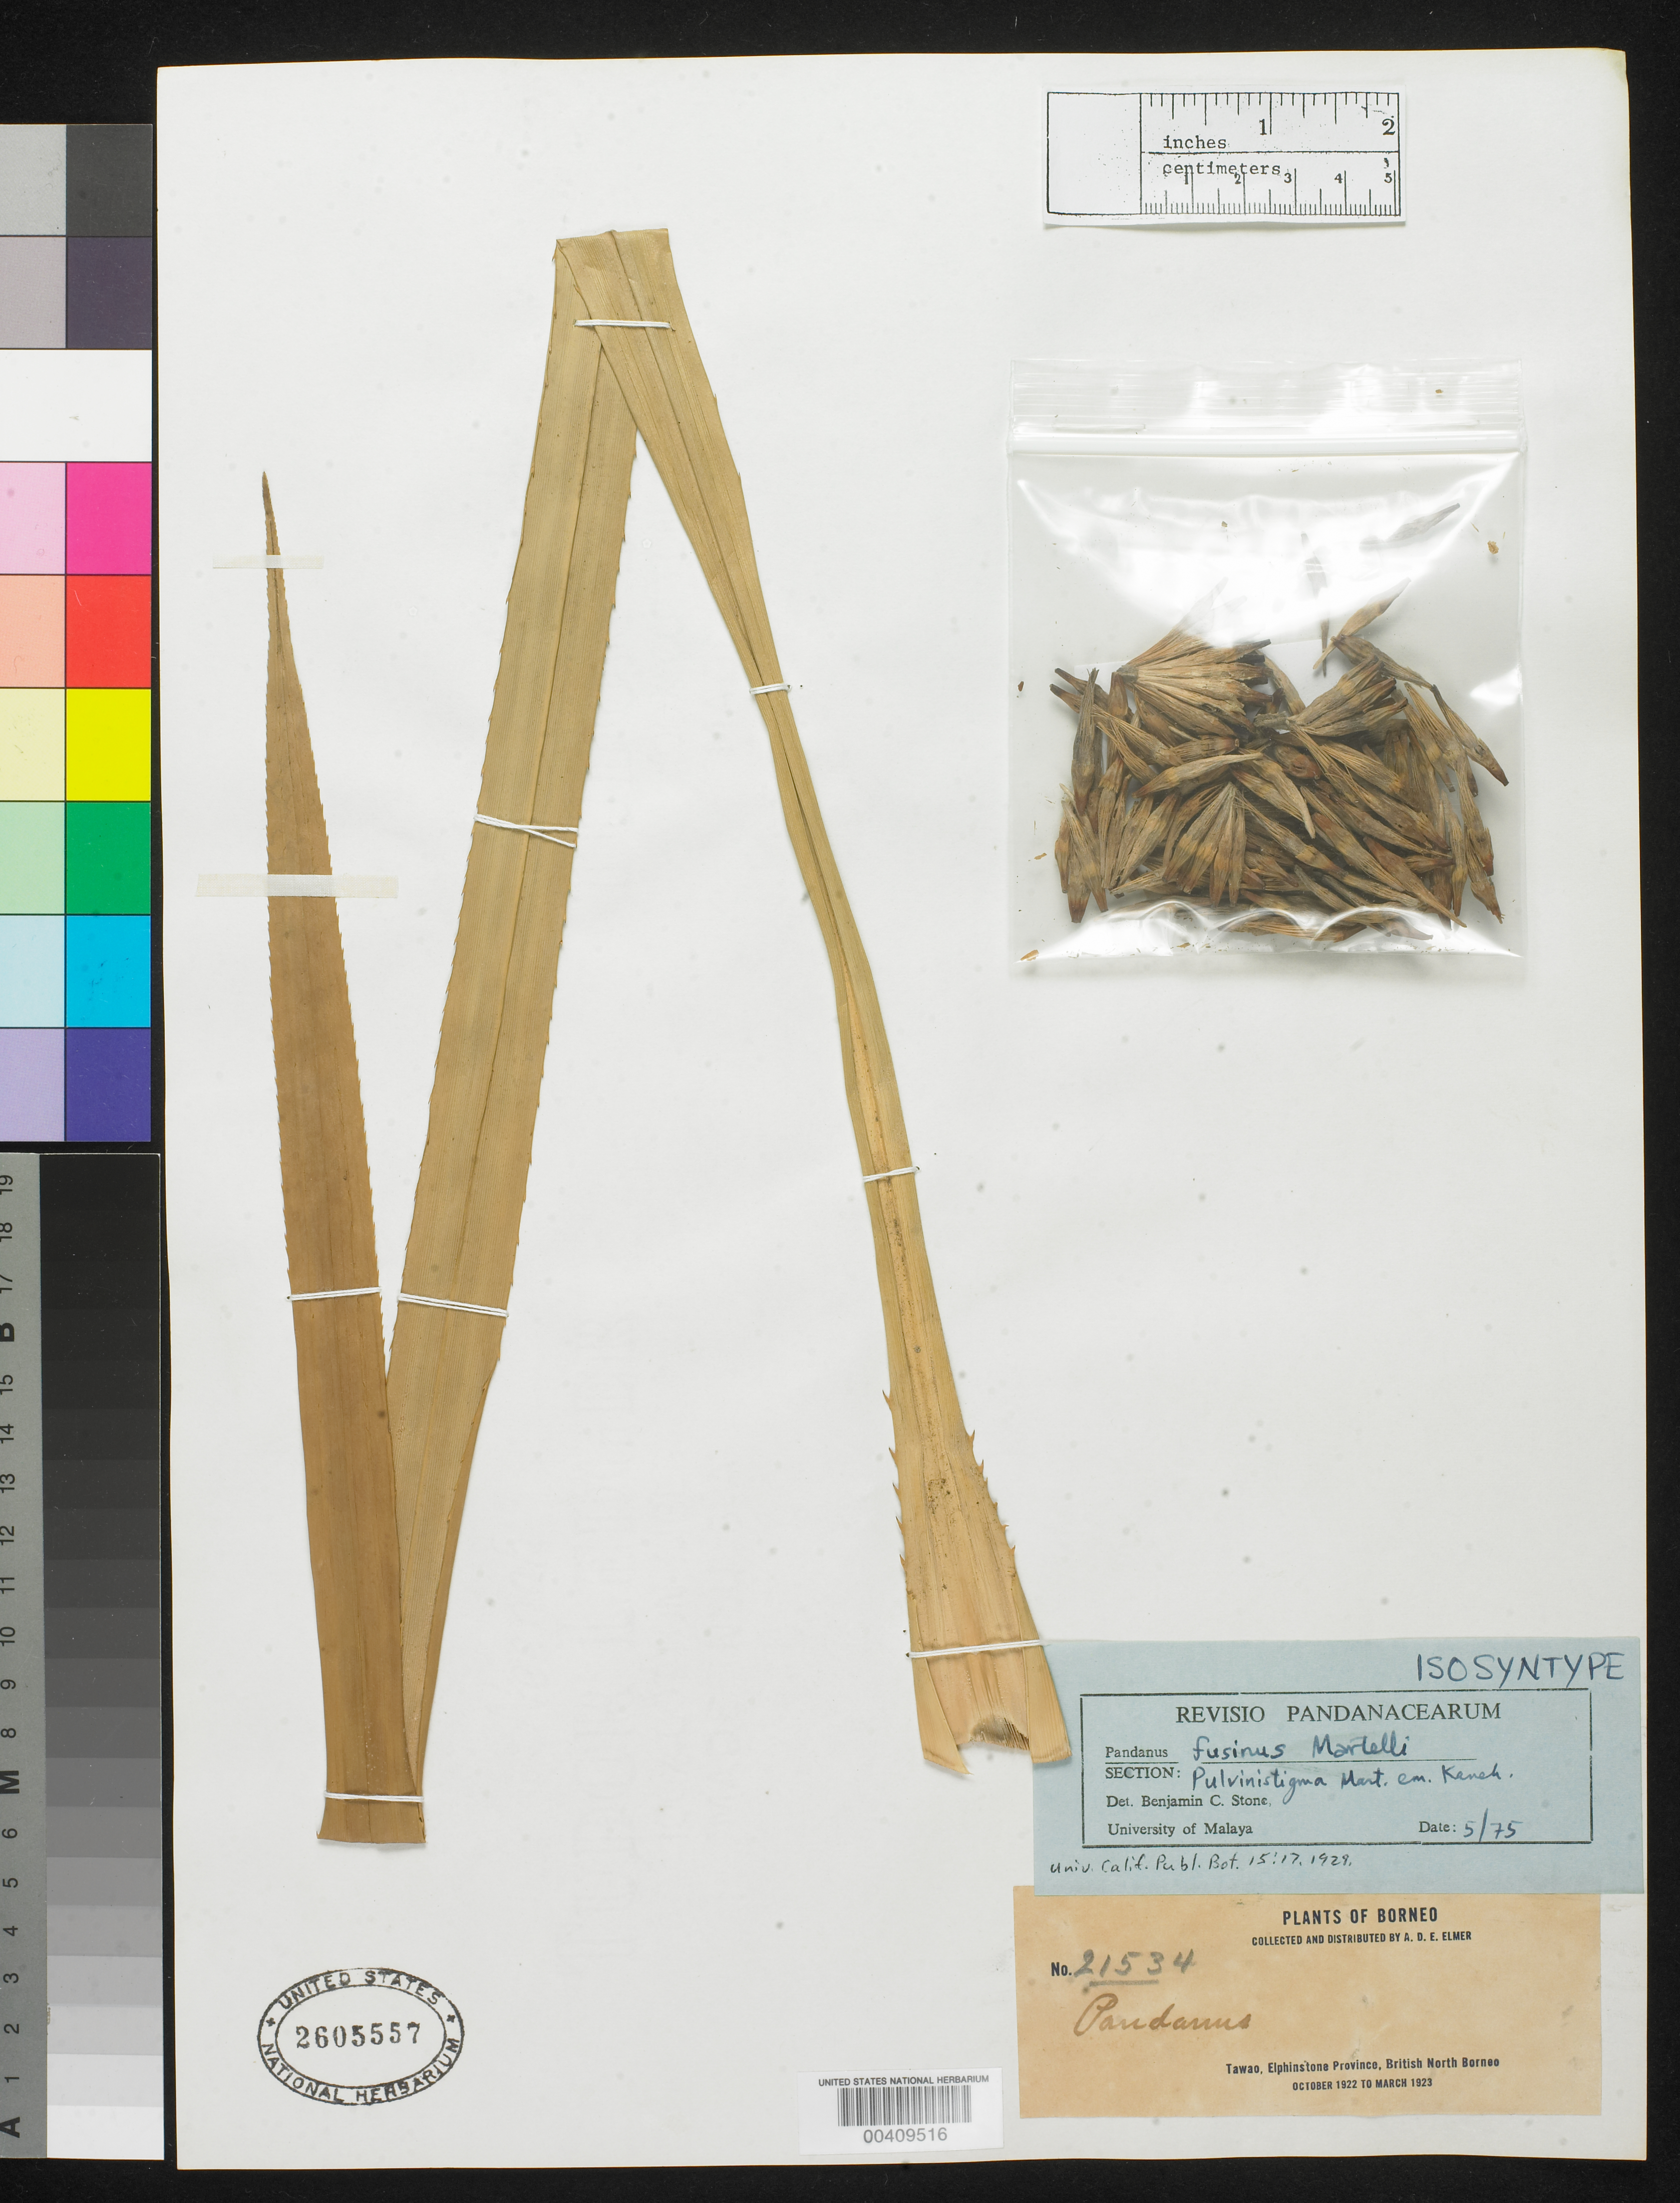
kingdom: Plantae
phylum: Tracheophyta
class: Liliopsida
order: Pandanales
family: Pandanaceae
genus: Pandanus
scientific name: Pandanus fusinus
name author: Martelli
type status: Isosyntype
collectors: A. D. E. Elmer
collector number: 21534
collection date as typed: Oct 1922 to -- Mar 1923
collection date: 1922-10/1923-03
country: Malaysia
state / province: Sabah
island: Borneo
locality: Tawao, Elphinstone Province.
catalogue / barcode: US 2605557